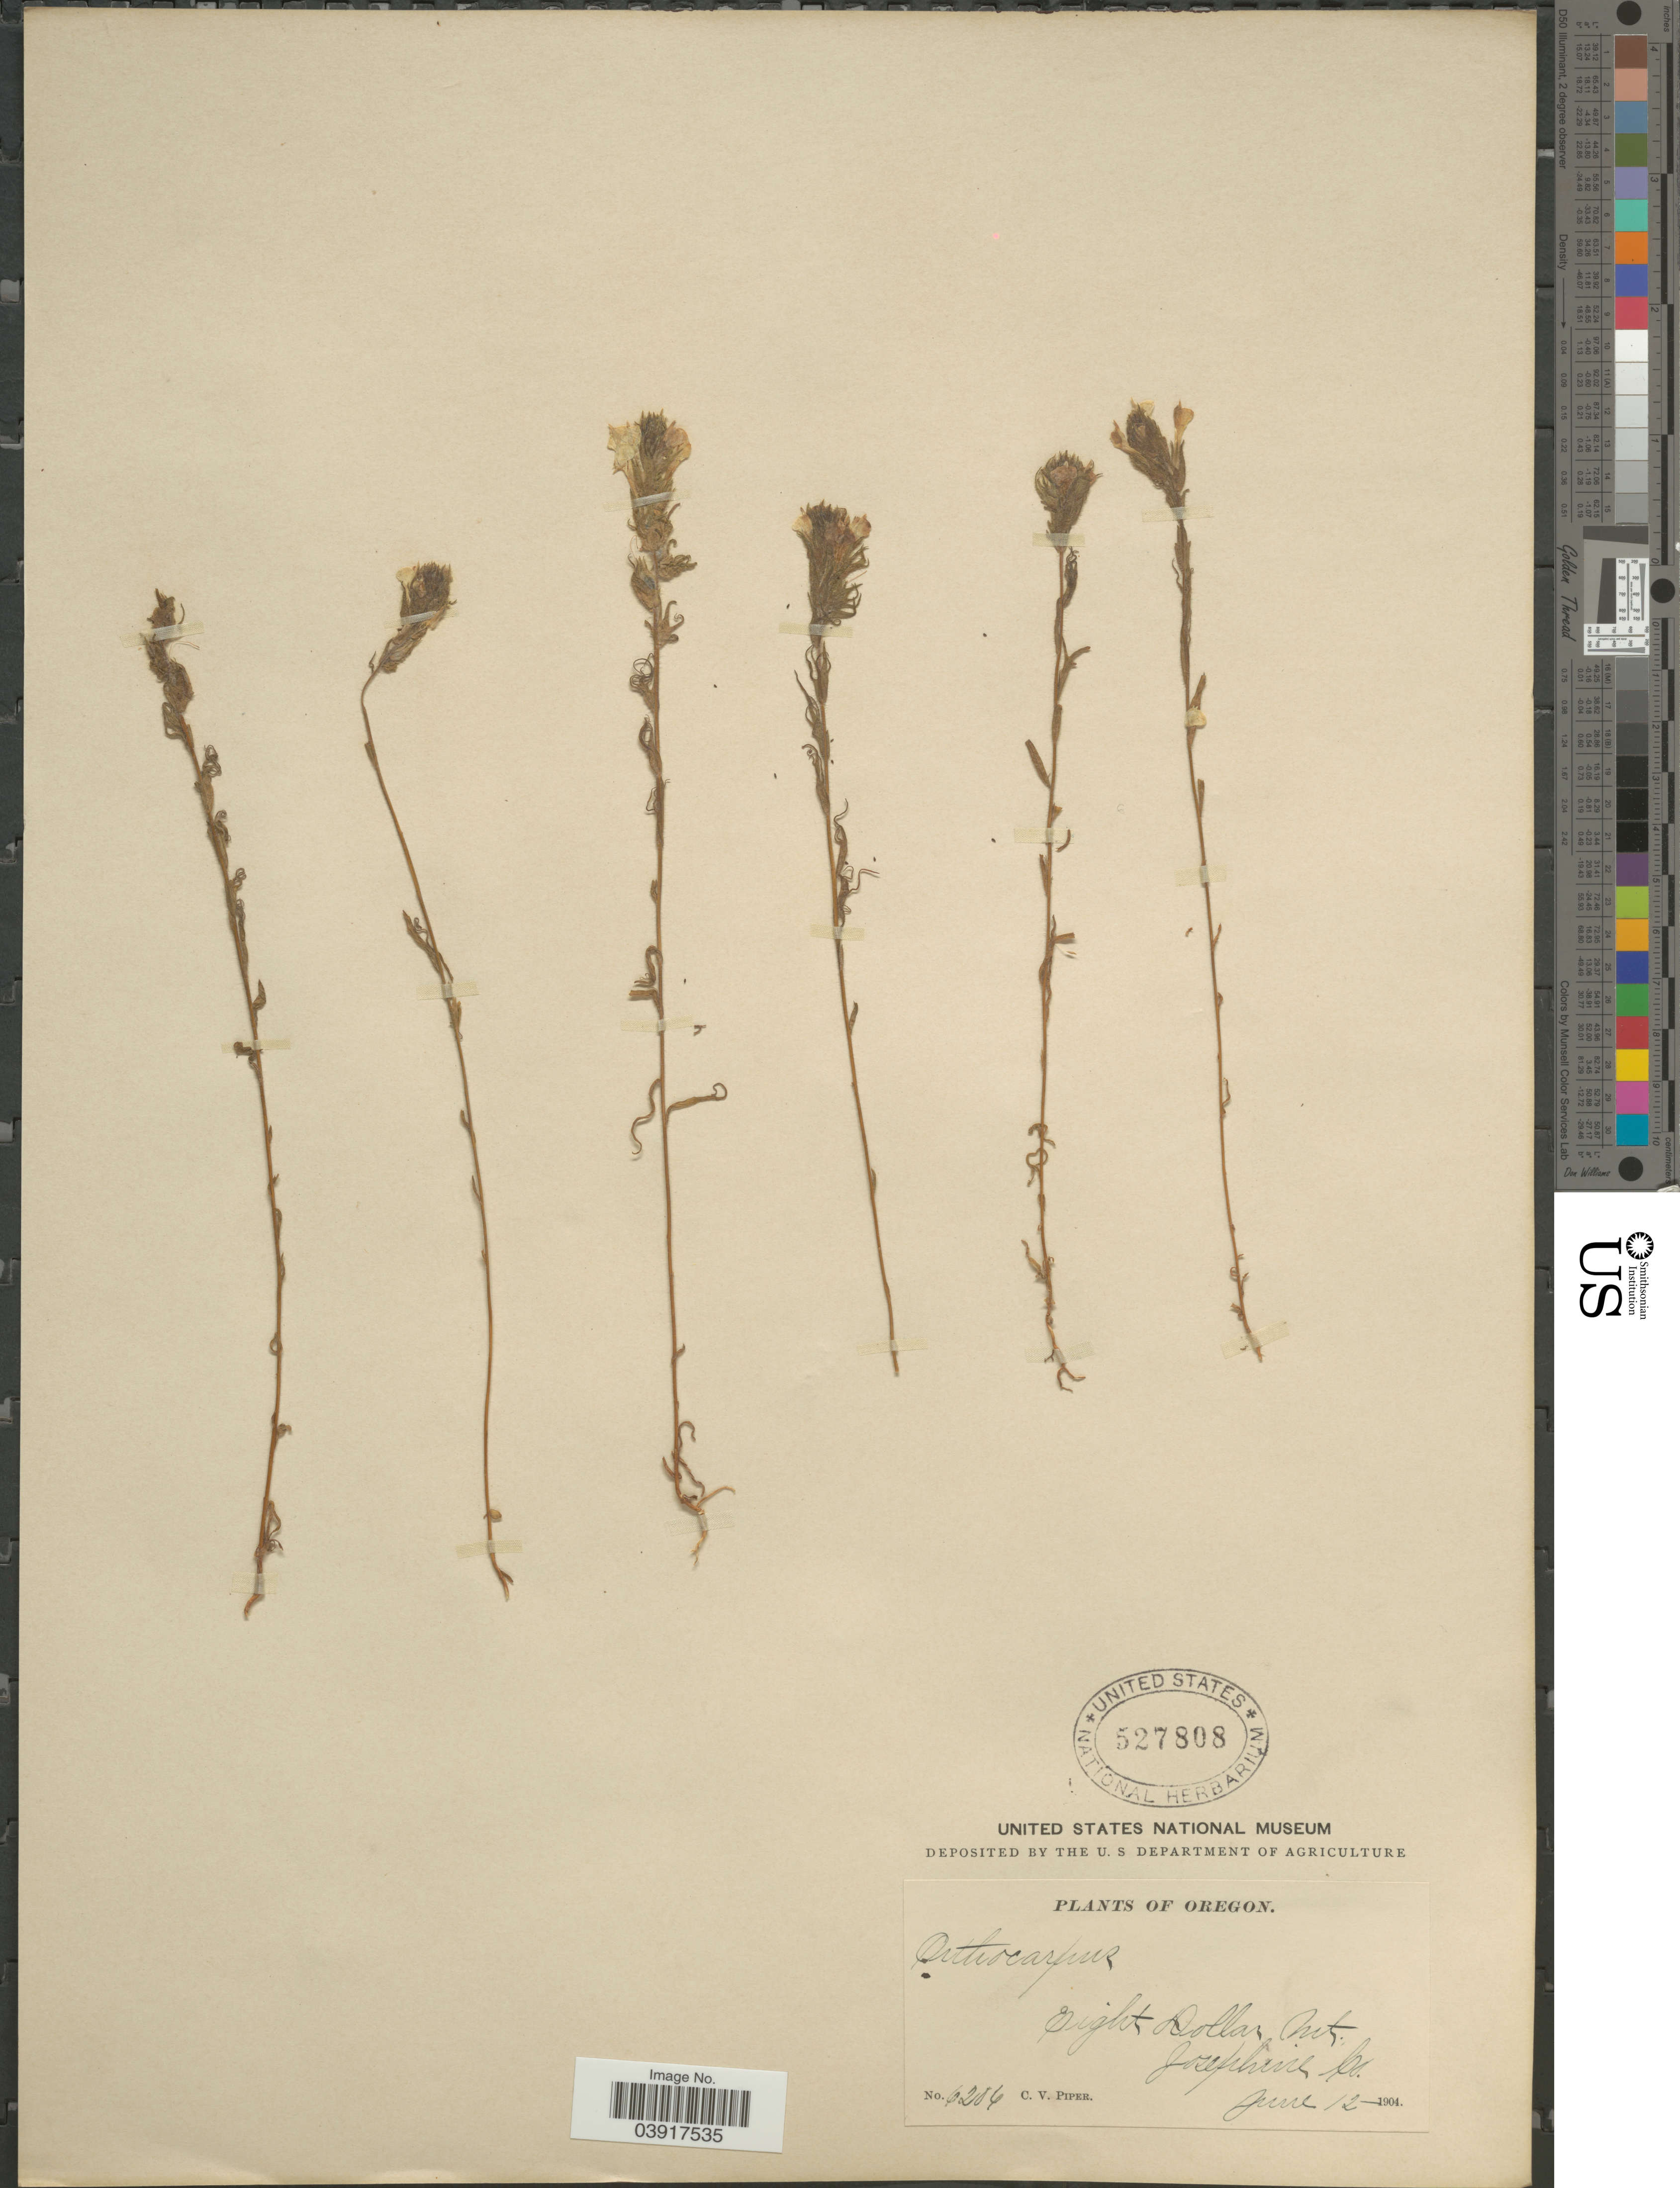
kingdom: Plantae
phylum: Tracheophyta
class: Magnoliopsida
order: Lamiales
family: Orobanchaceae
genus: Orthocarpus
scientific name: Orthocarpus lacerus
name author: Benth.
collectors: C. V. Piper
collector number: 6206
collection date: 1904-06-12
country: United States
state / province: Oregon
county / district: Josephine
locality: Eight Dollar Mt., Josephine Co.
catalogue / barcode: US 527808